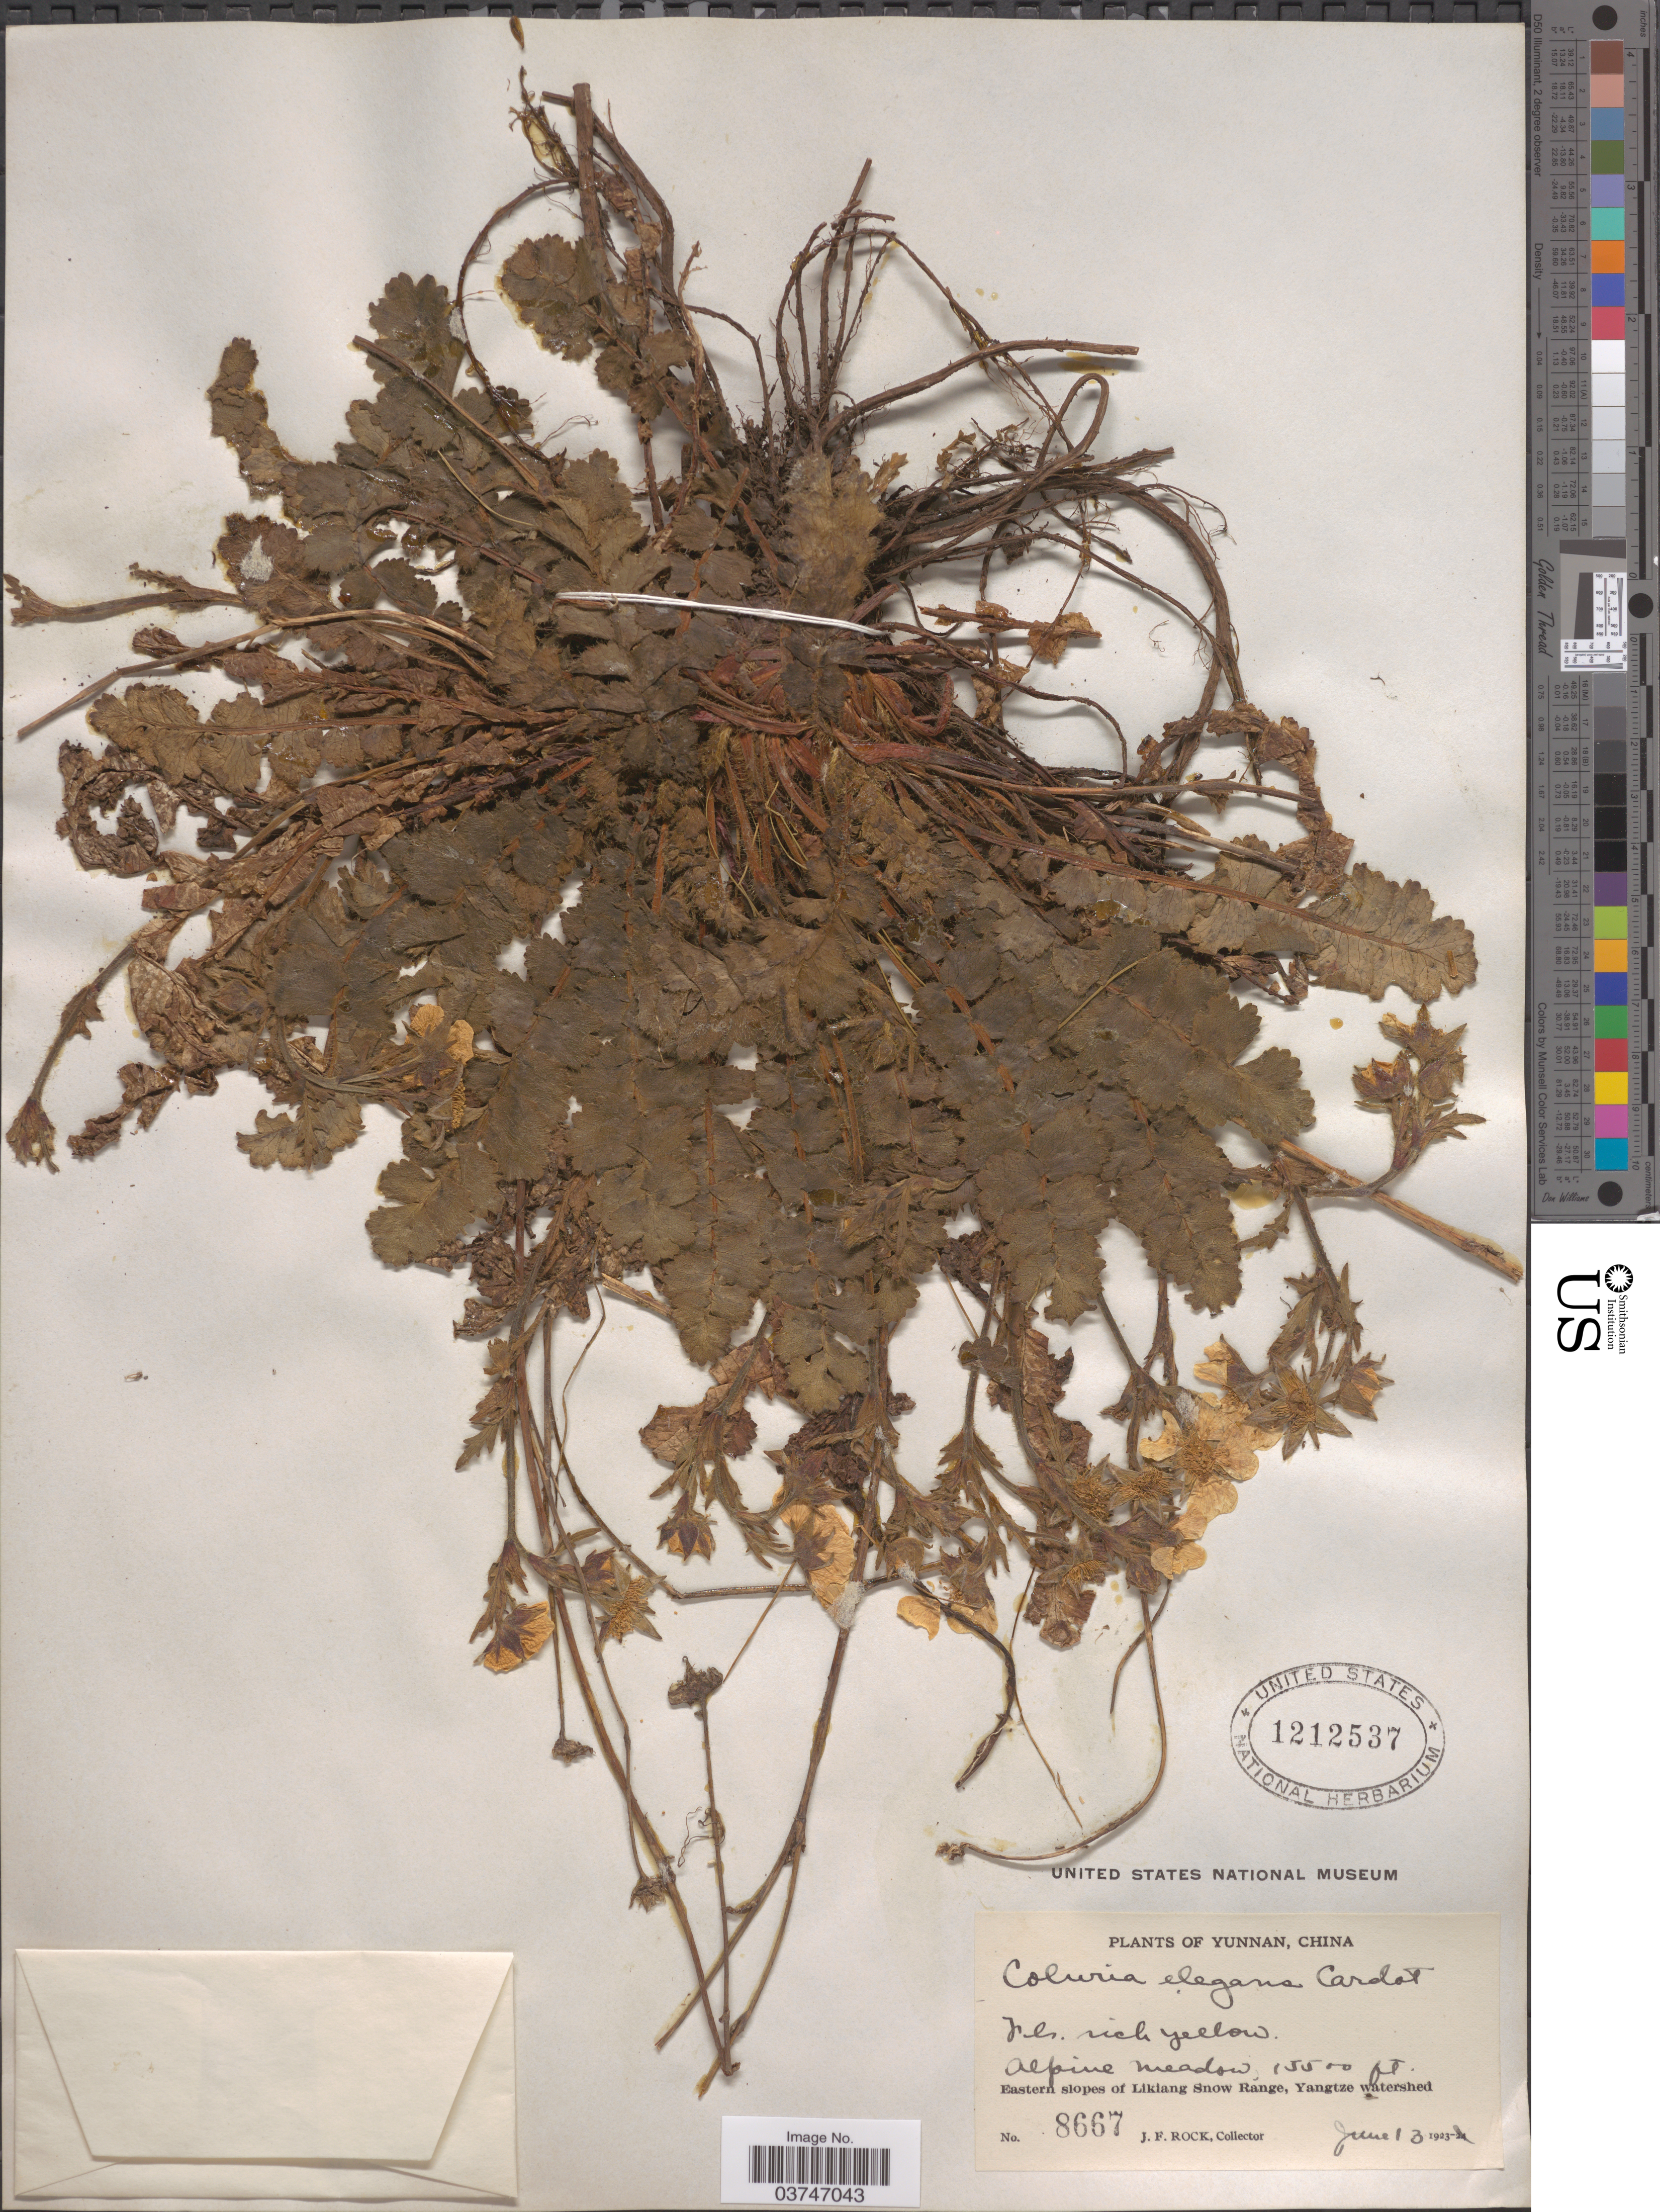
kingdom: Plantae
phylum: Tracheophyta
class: Magnoliopsida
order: Rosales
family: Rosaceae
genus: Coluria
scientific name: Coluria longifolia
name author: Maxim.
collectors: J. Rock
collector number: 8667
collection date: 1923-06-13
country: China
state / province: Yunnan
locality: Eastern slopes of Likiang Snow Range, Yangtze watershed.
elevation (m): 4724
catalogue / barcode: US 1212537